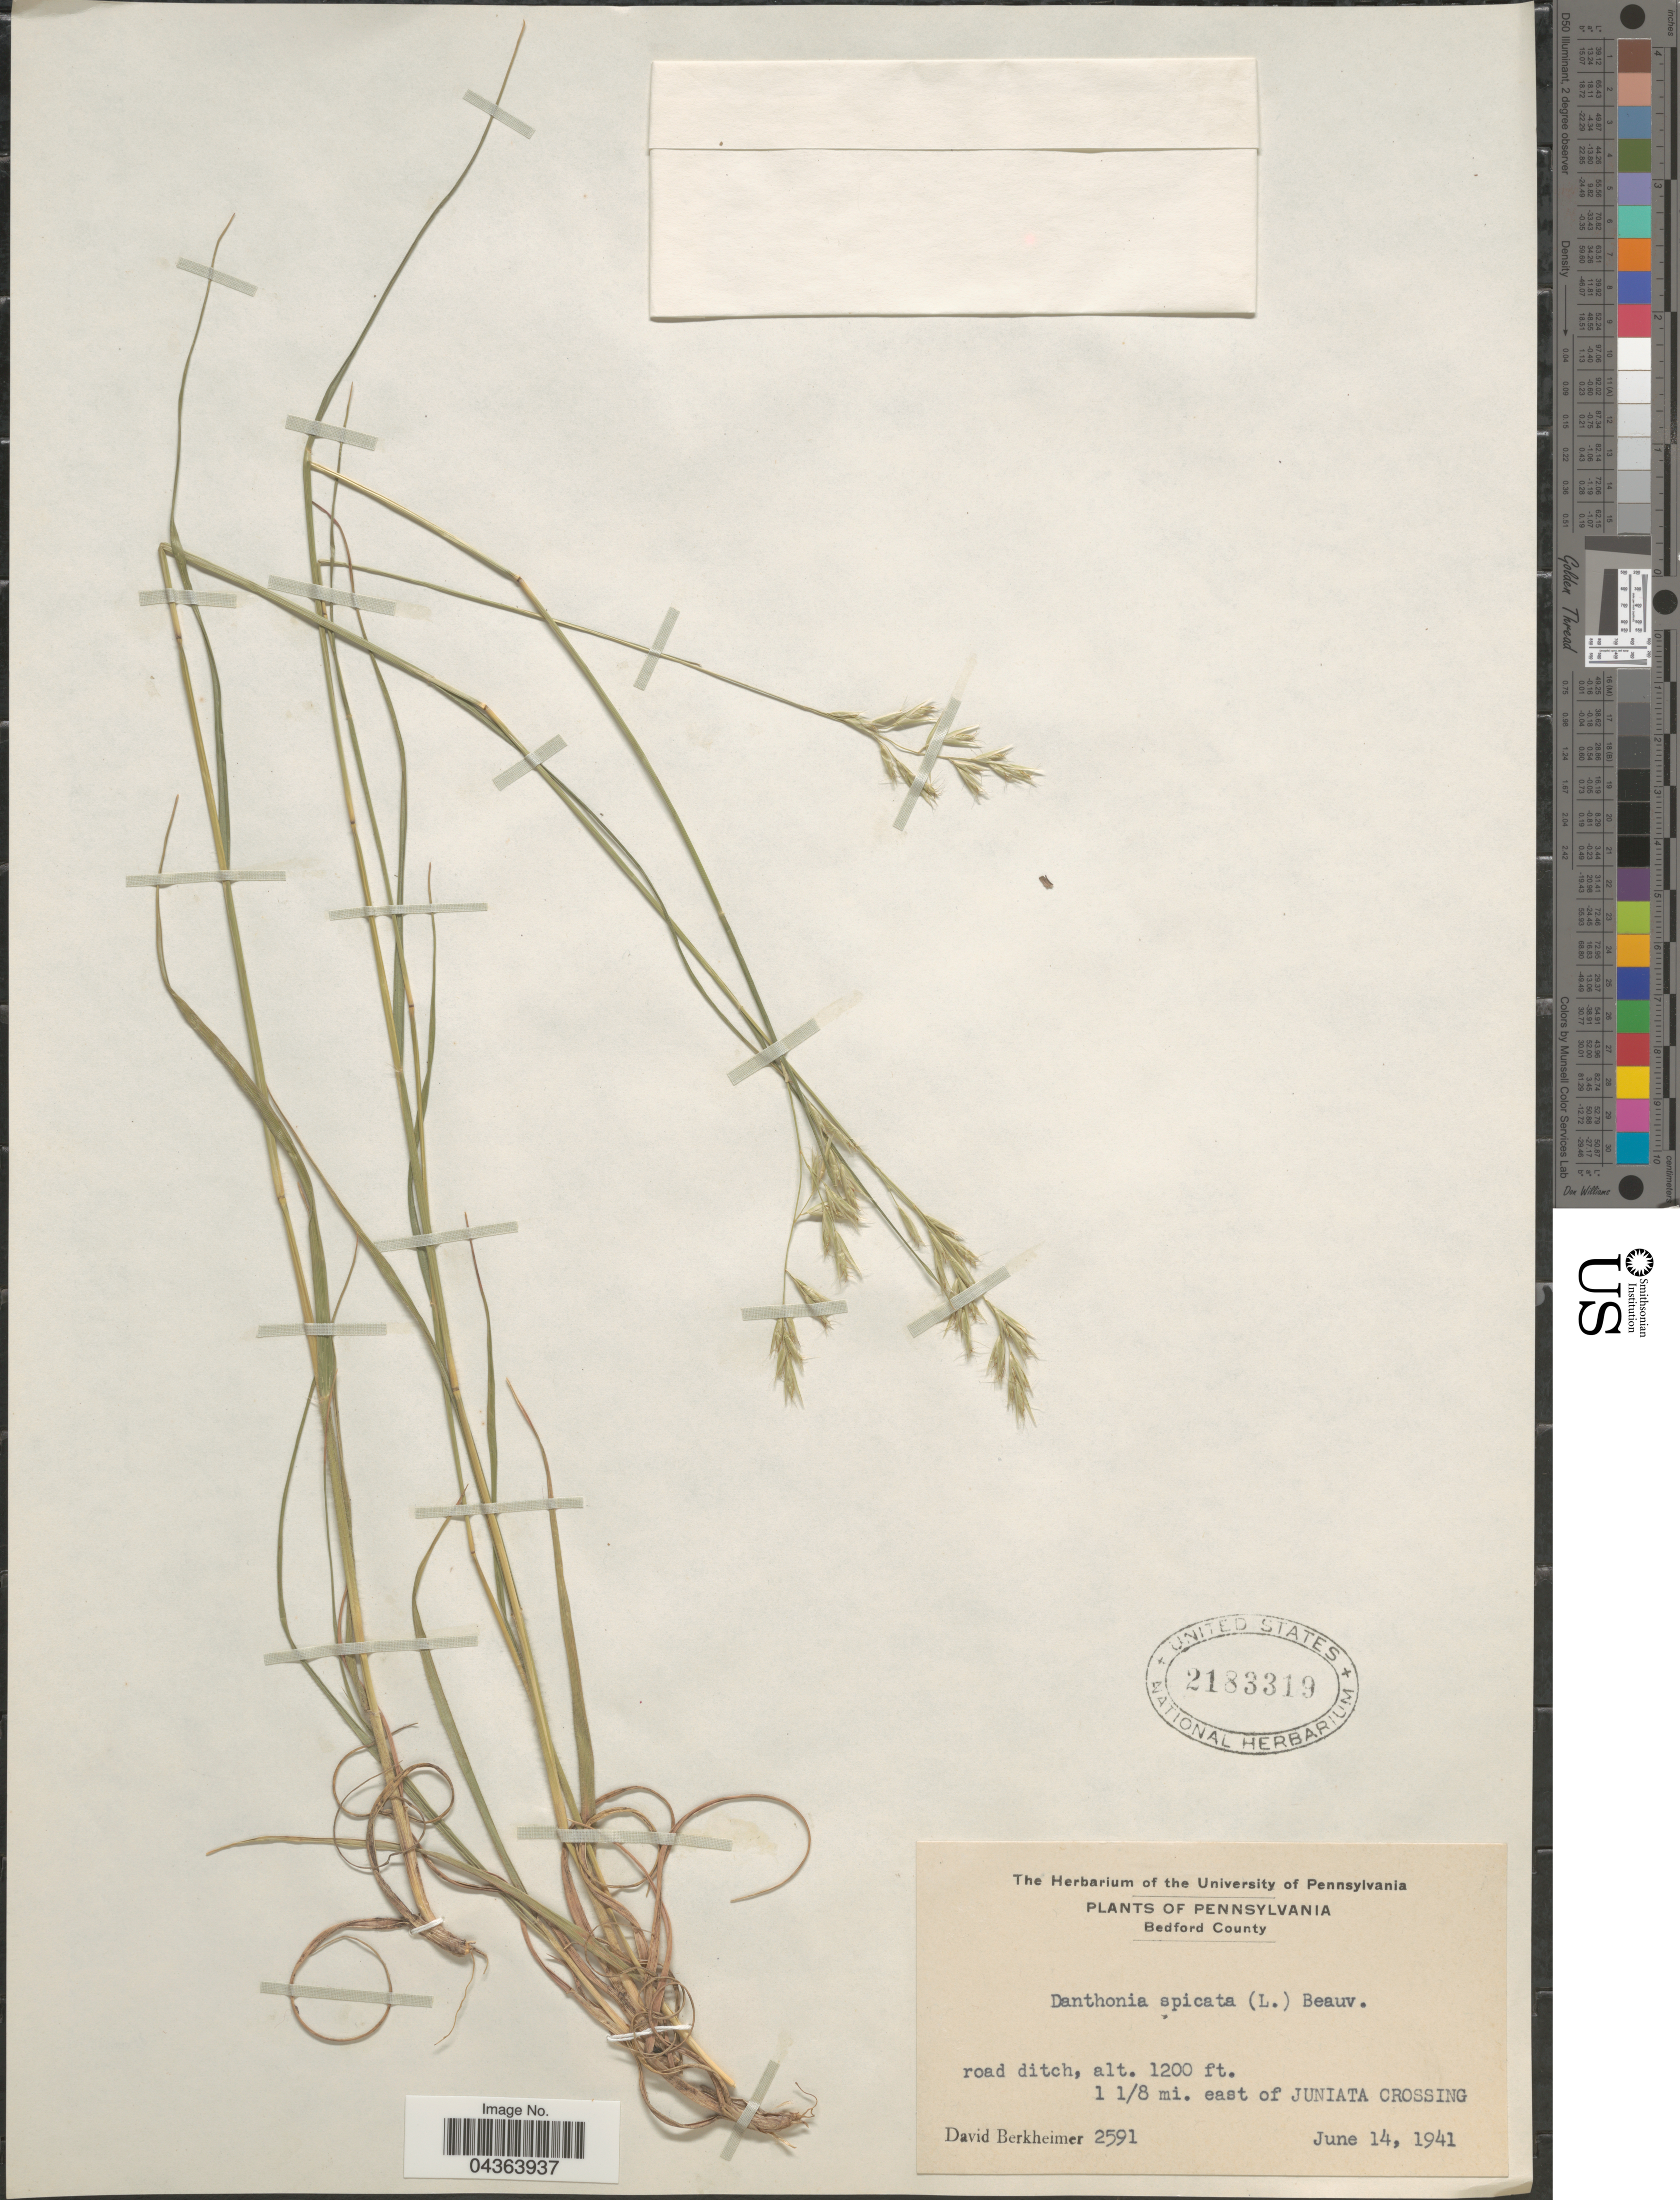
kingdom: Plantae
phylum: Tracheophyta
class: Liliopsida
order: Poales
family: Poaceae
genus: Danthonia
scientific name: Danthonia spicata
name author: (L.) P. Beauv. ex Roem. & Schult.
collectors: D. Berkheimer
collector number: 2591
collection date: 1941-06-14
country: United States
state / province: Pennsylvania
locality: Bedford County. 1 1/8 mi. east of Juniata Crossing.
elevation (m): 366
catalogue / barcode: US 2183319